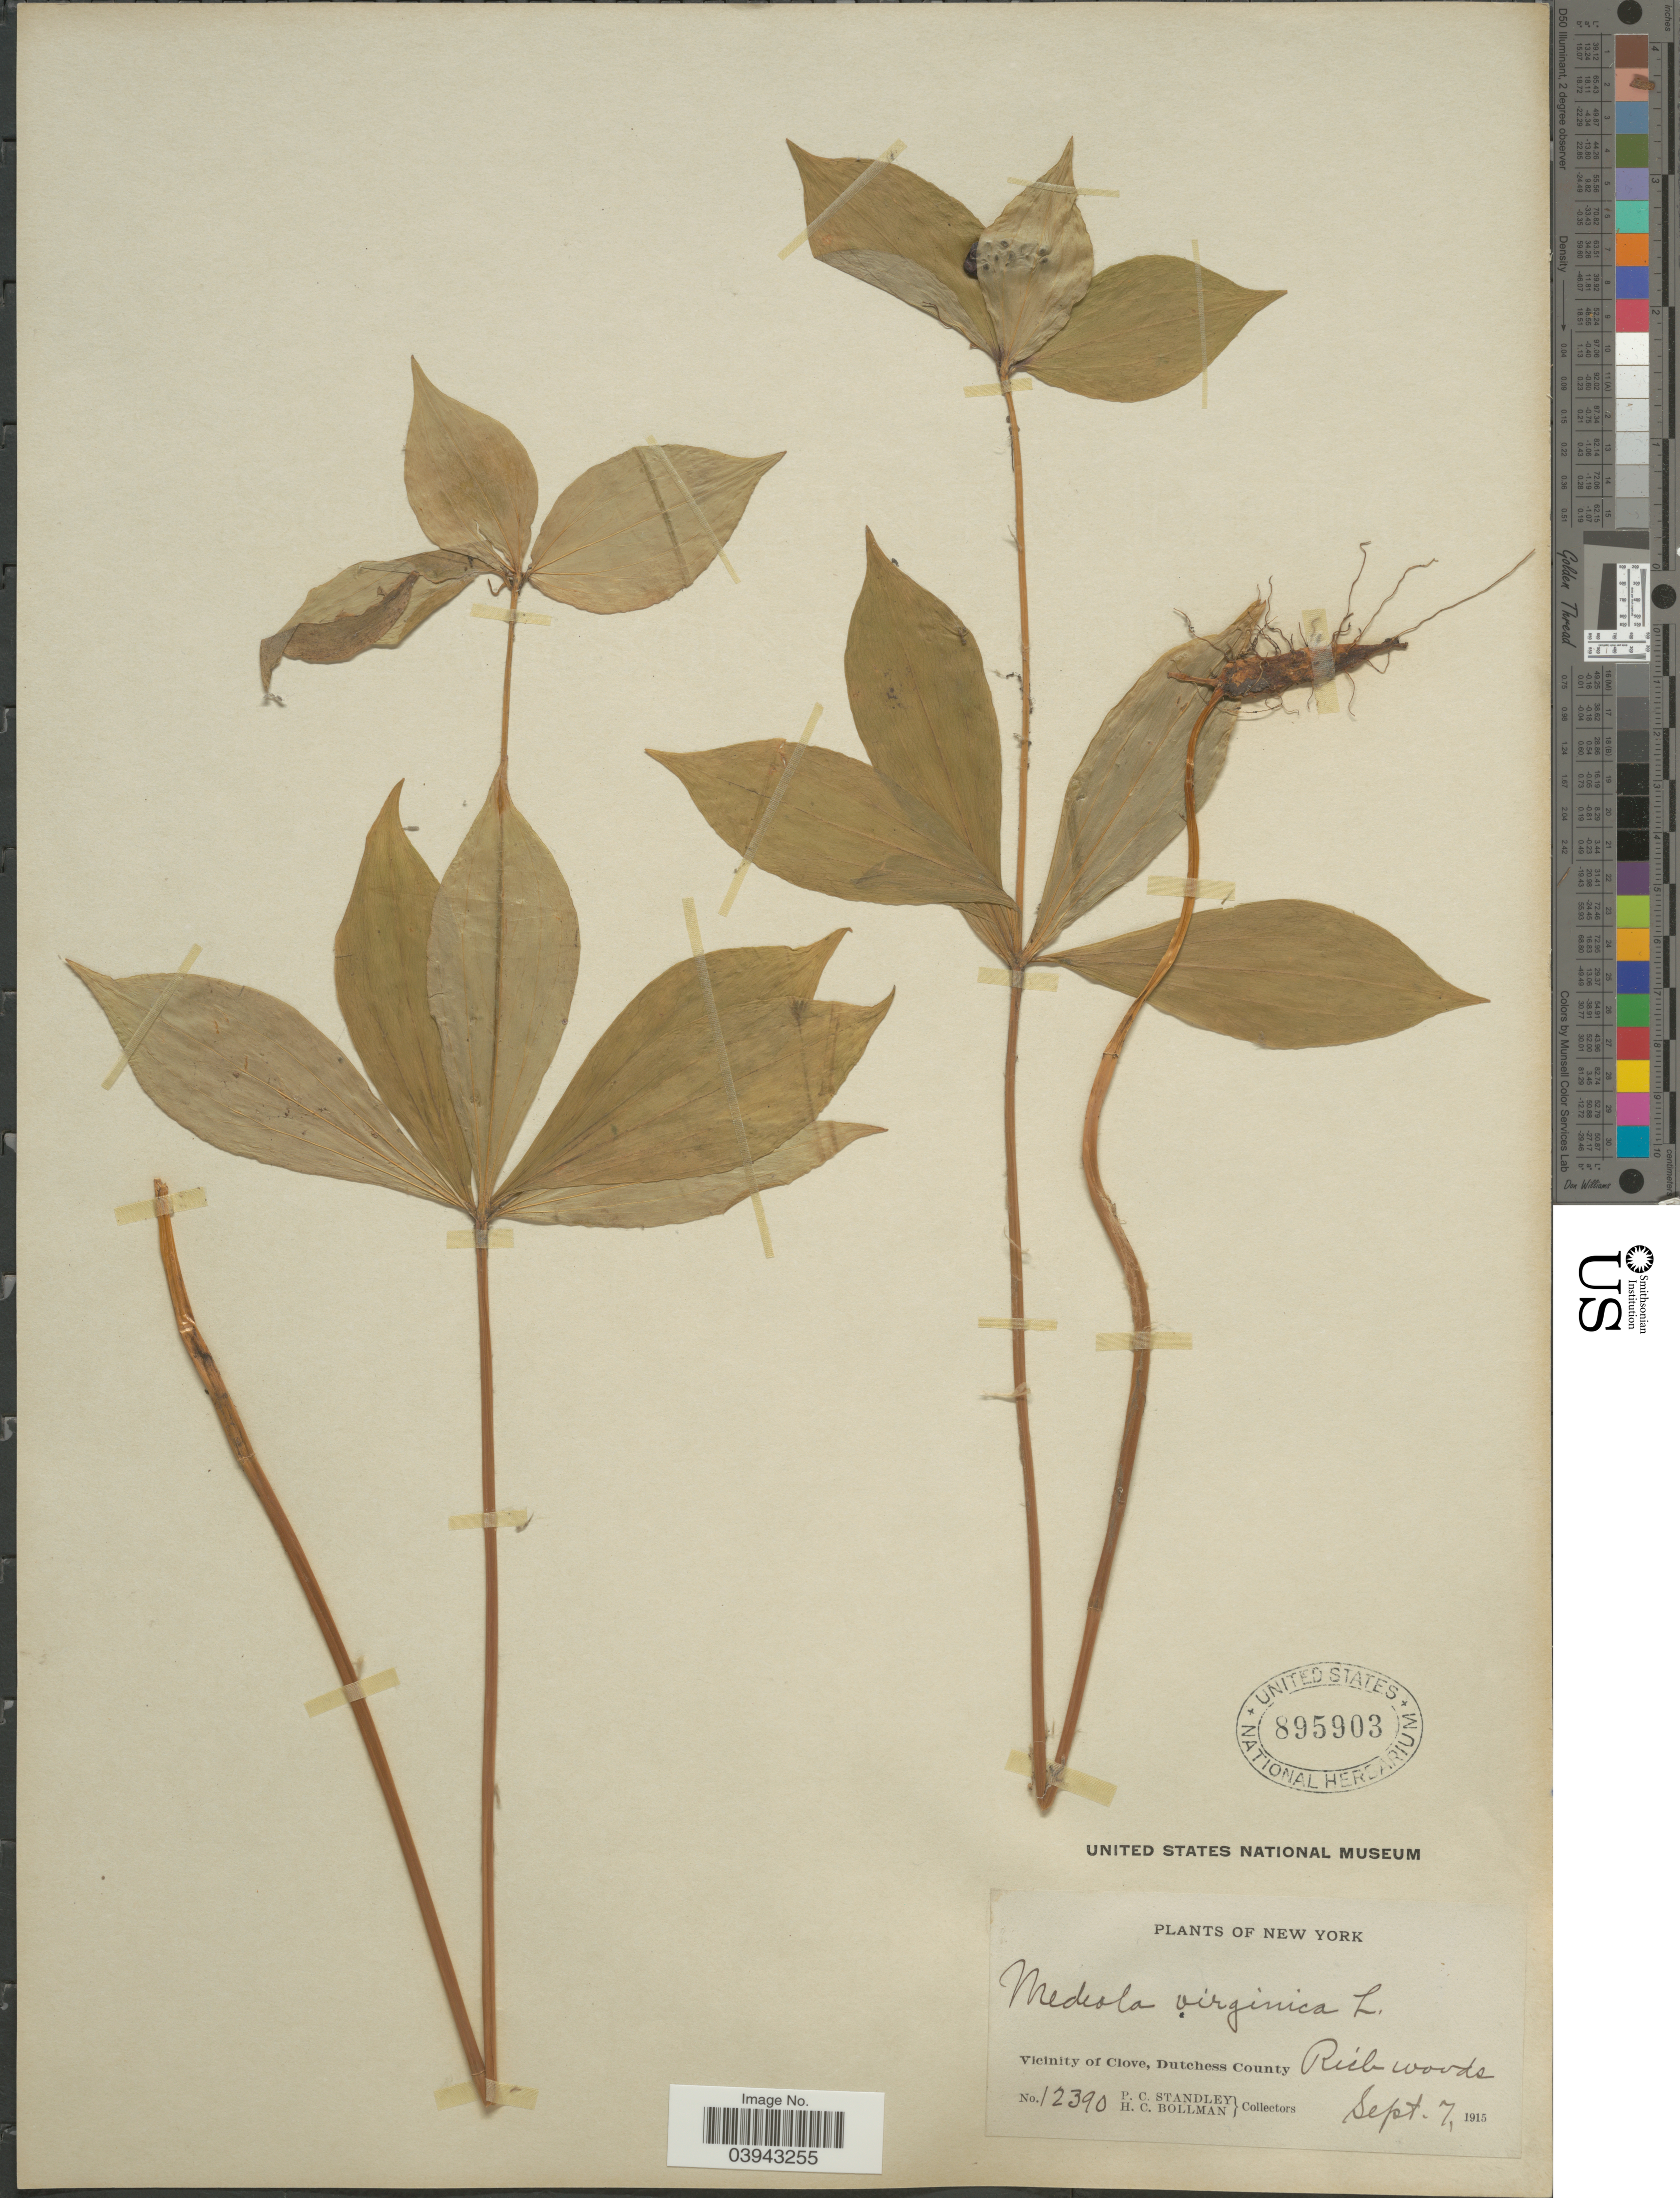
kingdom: Plantae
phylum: Tracheophyta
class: Liliopsida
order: Liliales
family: Liliaceae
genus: Medeola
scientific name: Medeola virginiana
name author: (L.) Desf.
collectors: P. C. Standley & H. C. Bollman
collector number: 12390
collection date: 1915-09-07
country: United States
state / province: New York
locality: Vicinity of Clove, Dutchess County.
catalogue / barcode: US 895903